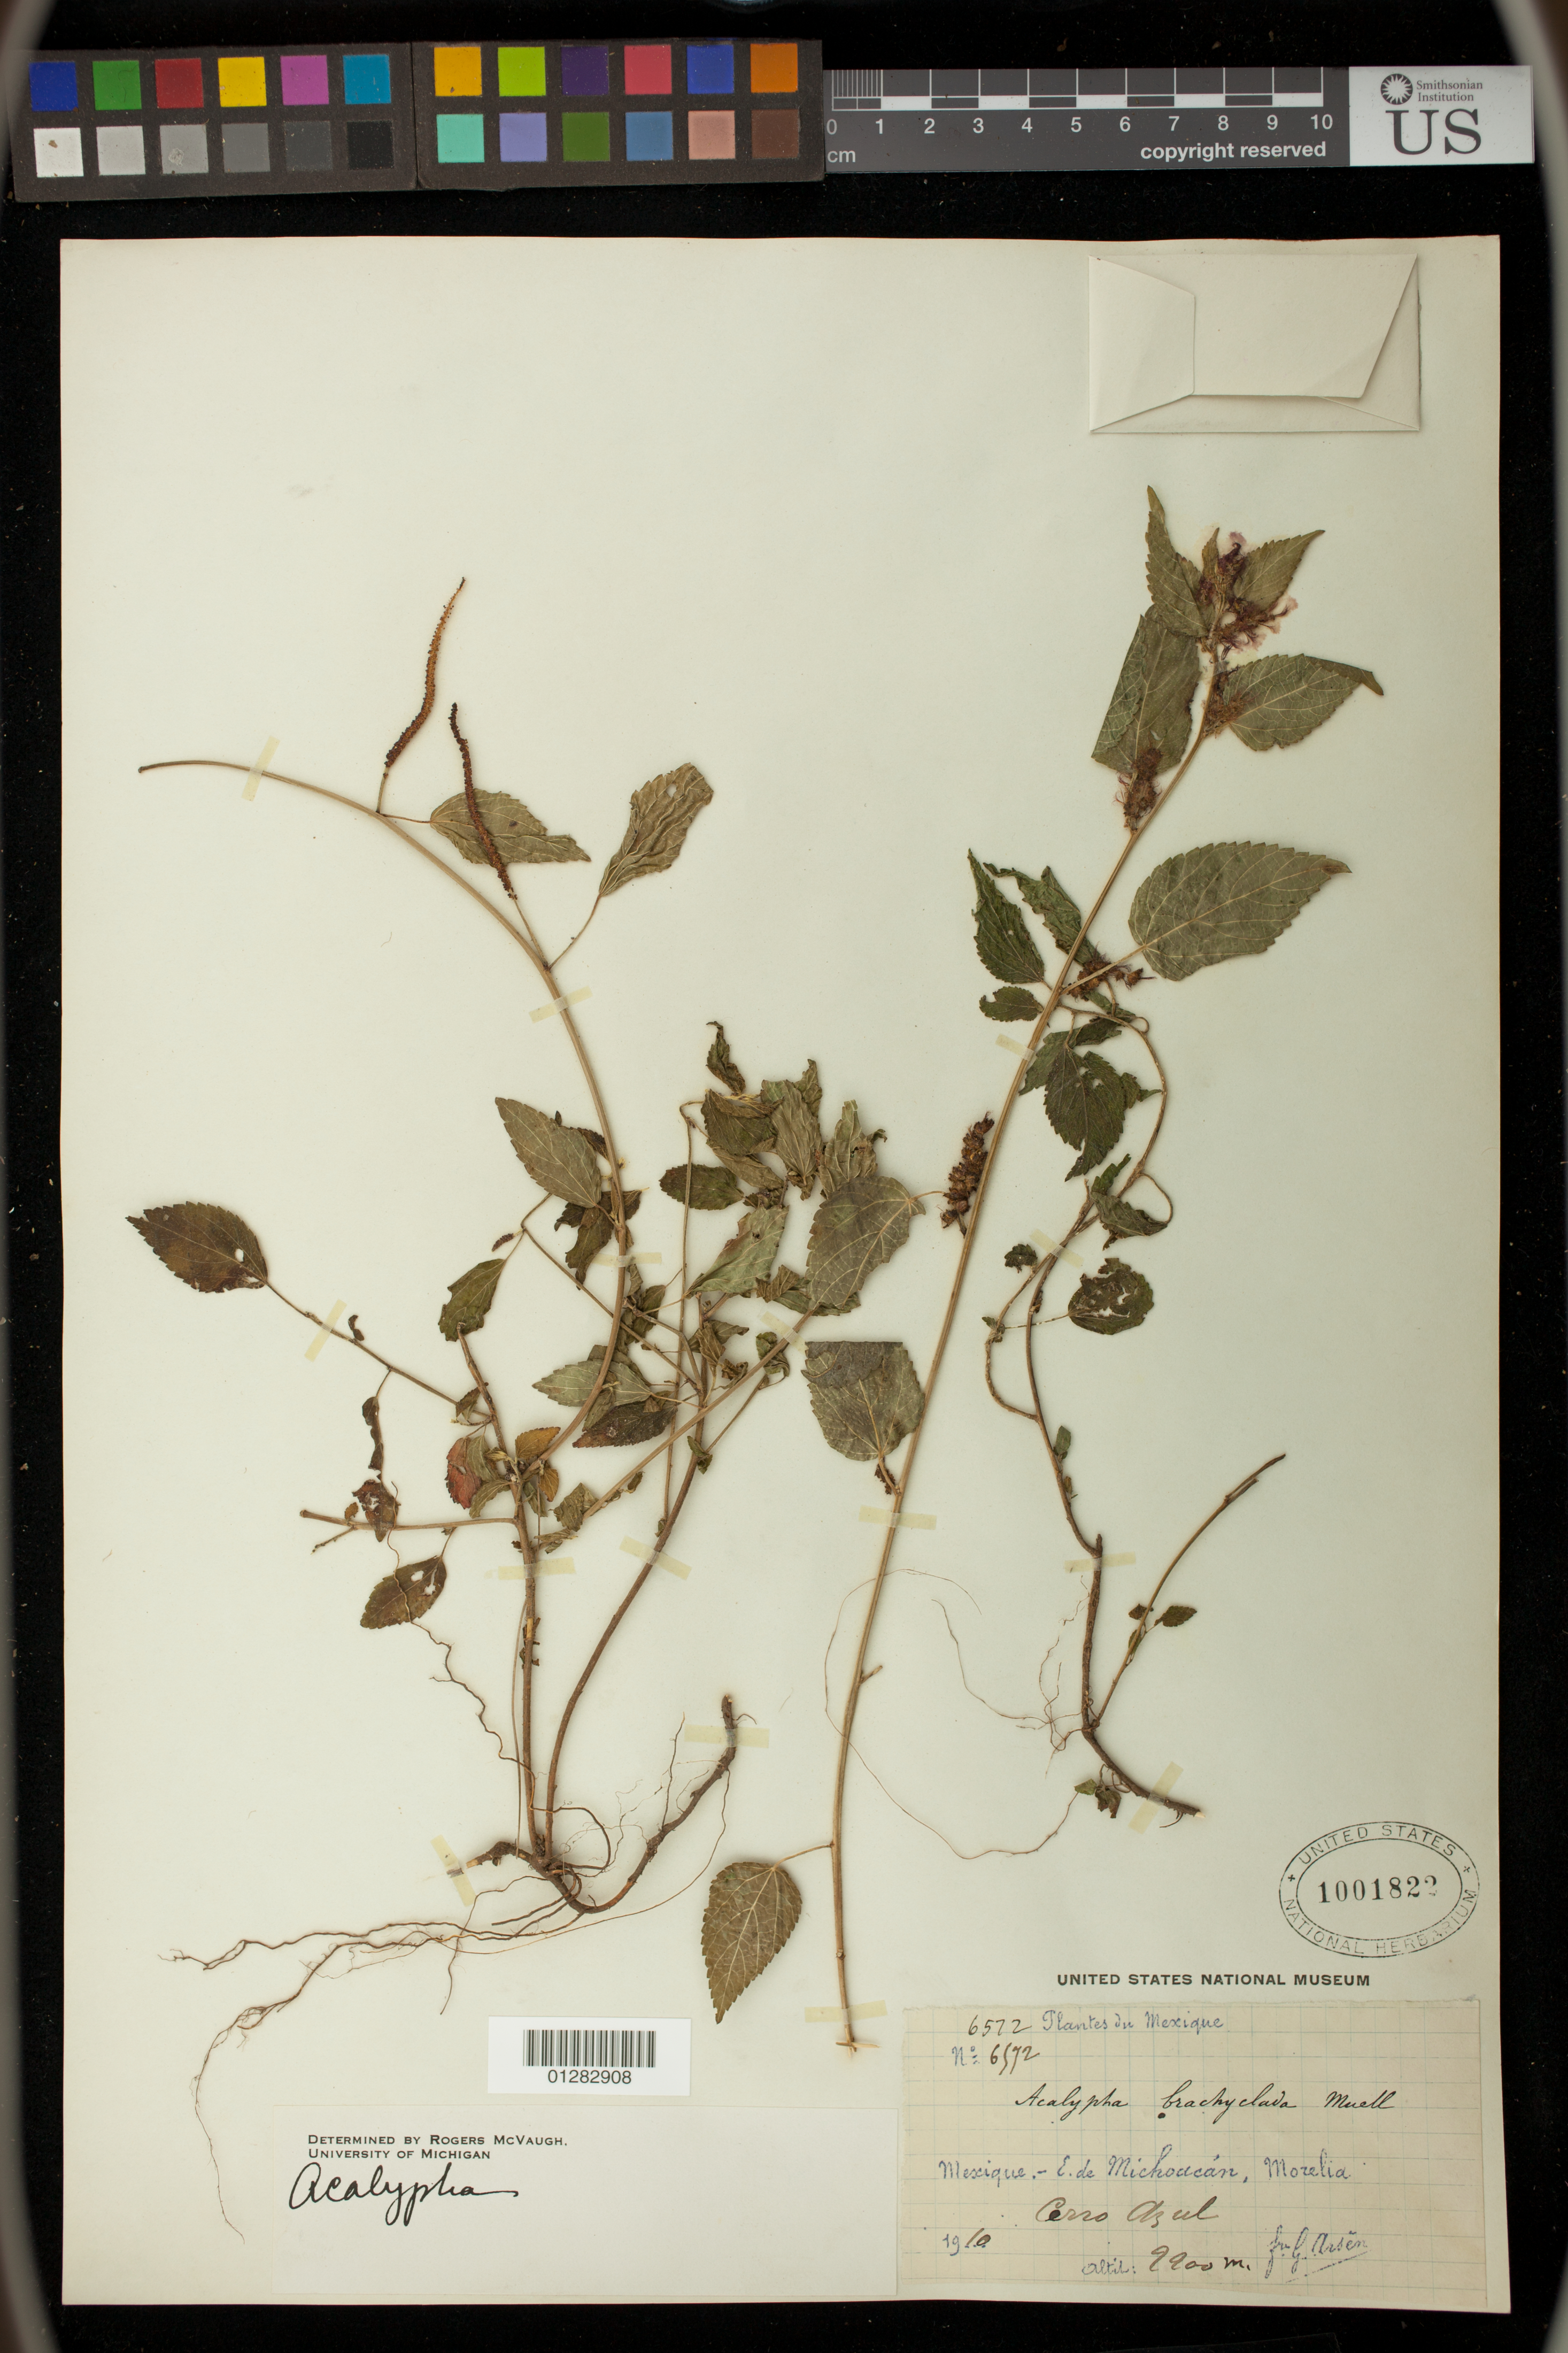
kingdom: Plantae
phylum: Tracheophyta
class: Magnoliopsida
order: Malpighiales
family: Euphorbiaceae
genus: Acalypha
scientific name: Acalypha sp.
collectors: F. Arsène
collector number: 6572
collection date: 1910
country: Mexico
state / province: Michoacán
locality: Cerro Azul, Mozelia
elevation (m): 3018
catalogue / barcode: US 1001822